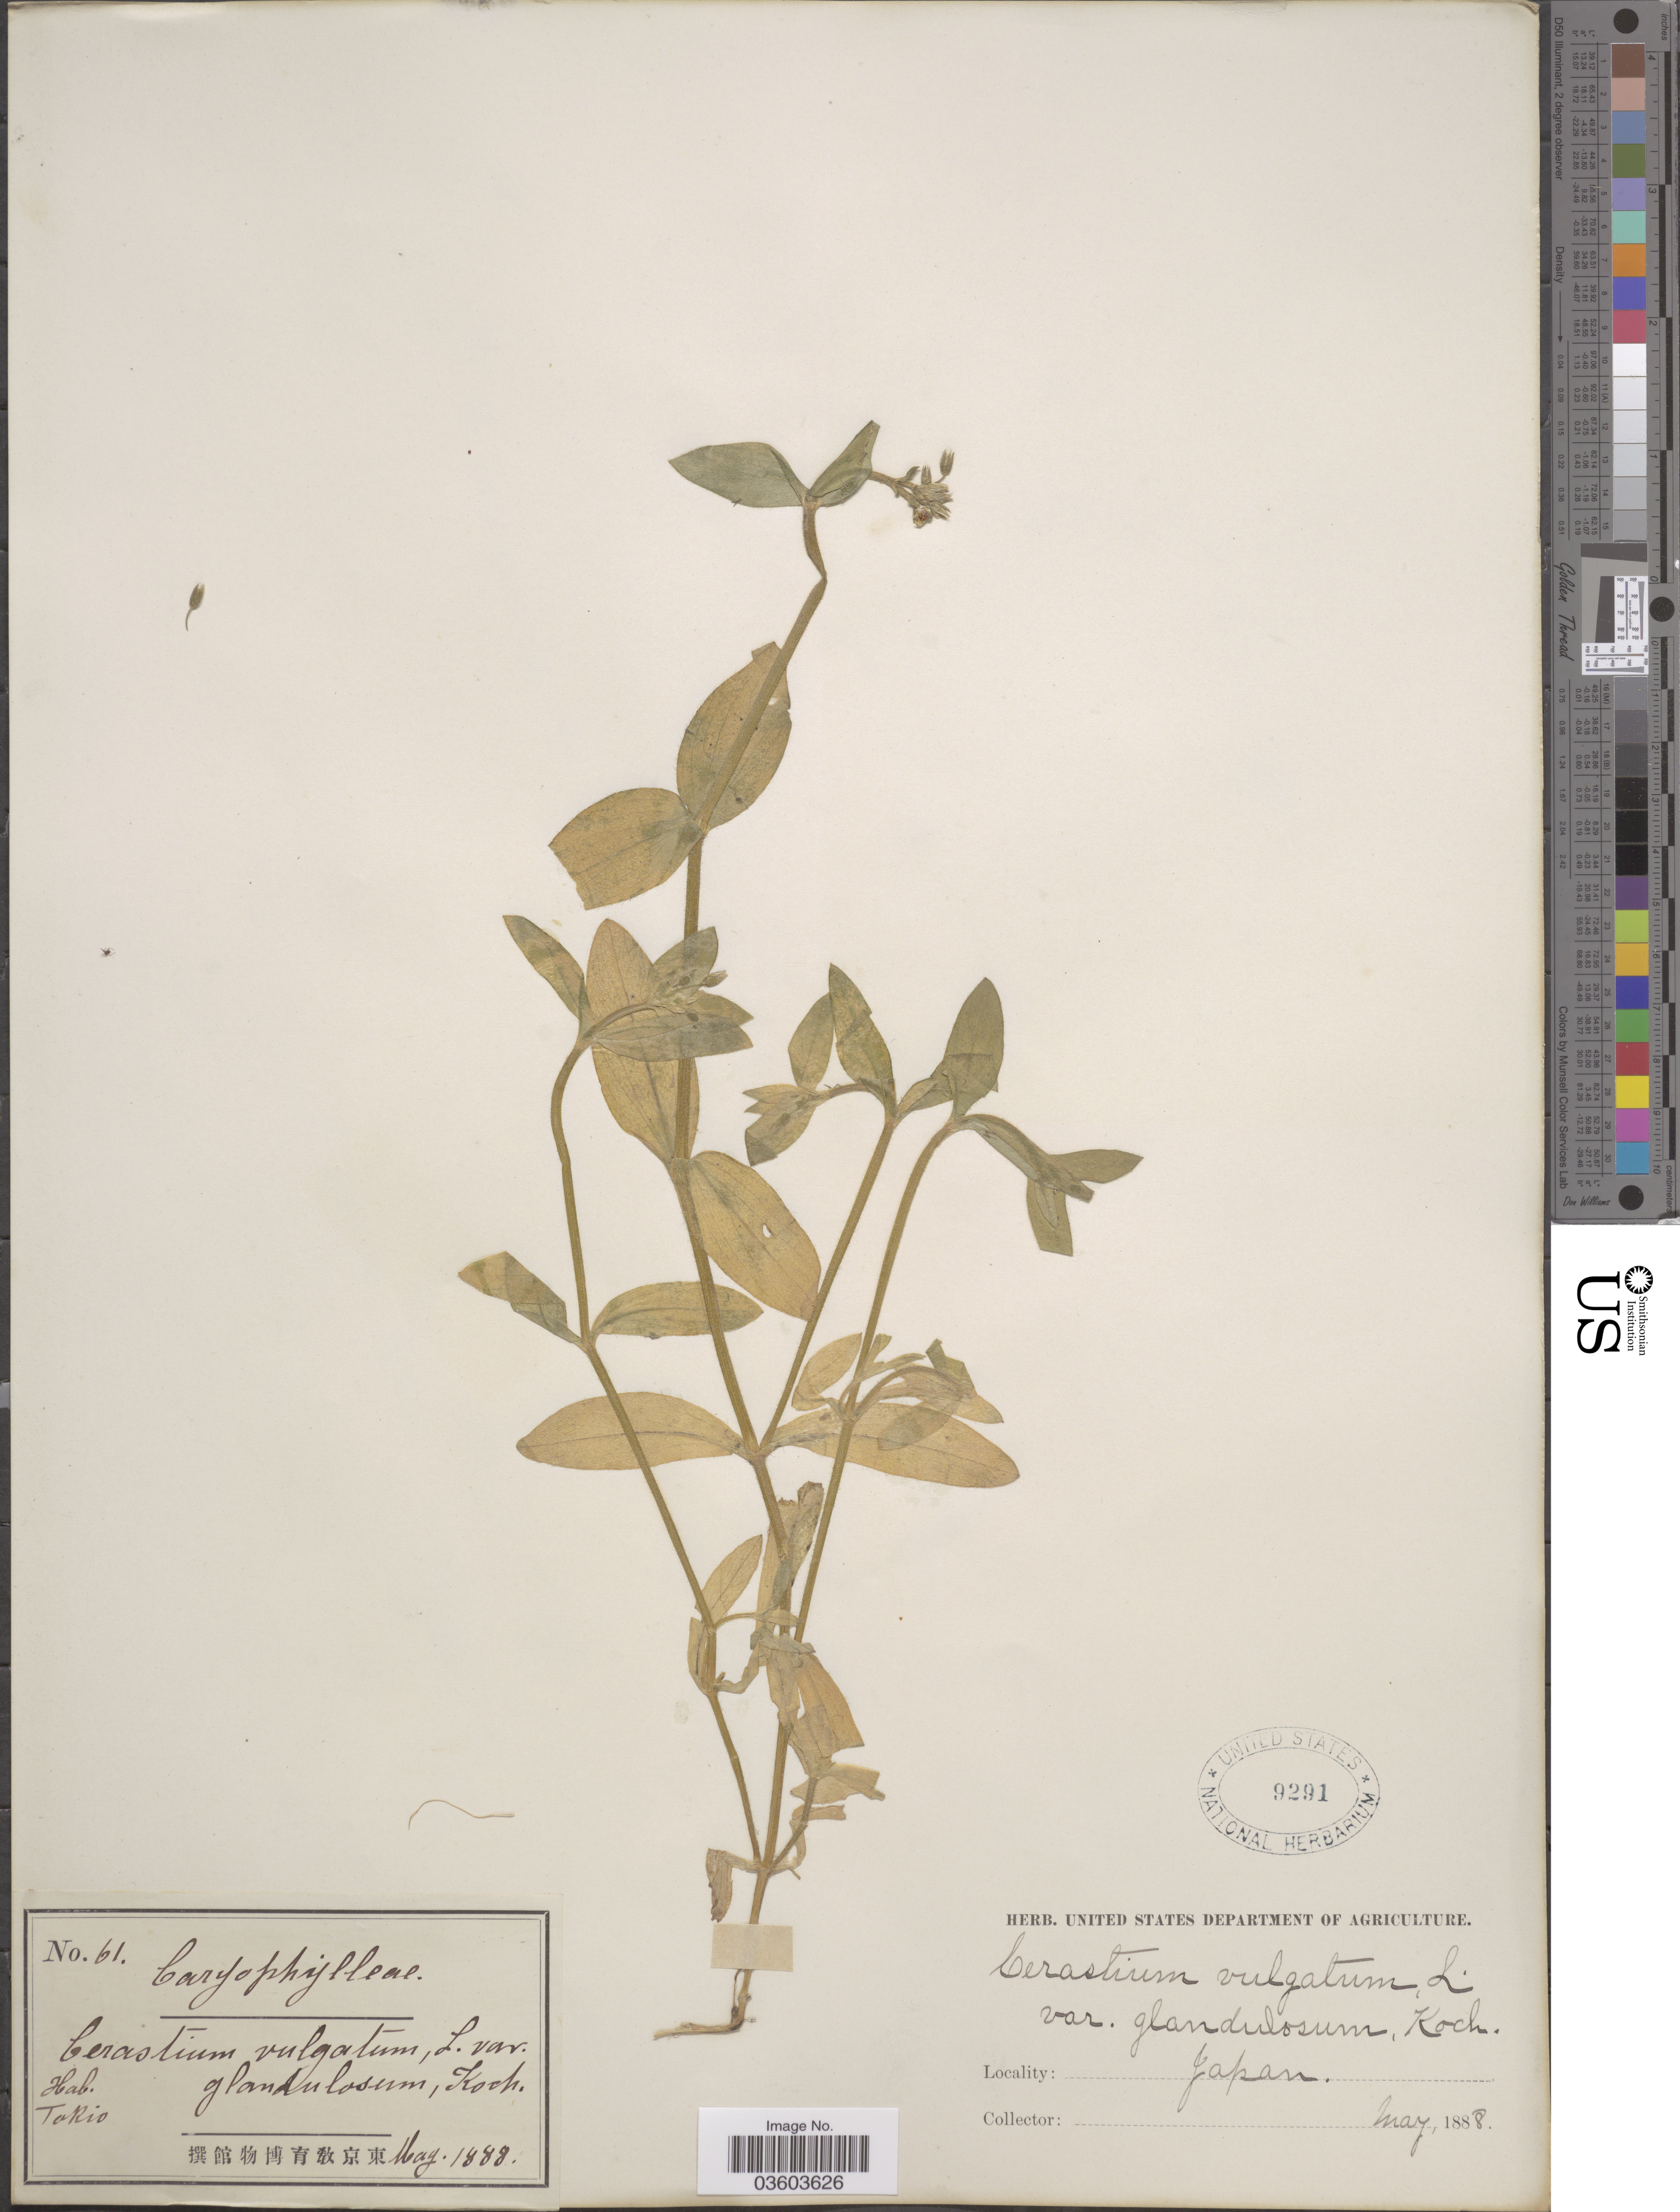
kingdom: Plantae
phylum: Tracheophyta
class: Magnoliopsida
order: Caryophyllales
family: Caryophyllaceae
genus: Cerastium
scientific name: Cerastium caespitosum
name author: Rchb. & Kit.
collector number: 61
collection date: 1888-05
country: Japan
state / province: Tokyo, Federal City of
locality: Tokio.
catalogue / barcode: US 9291